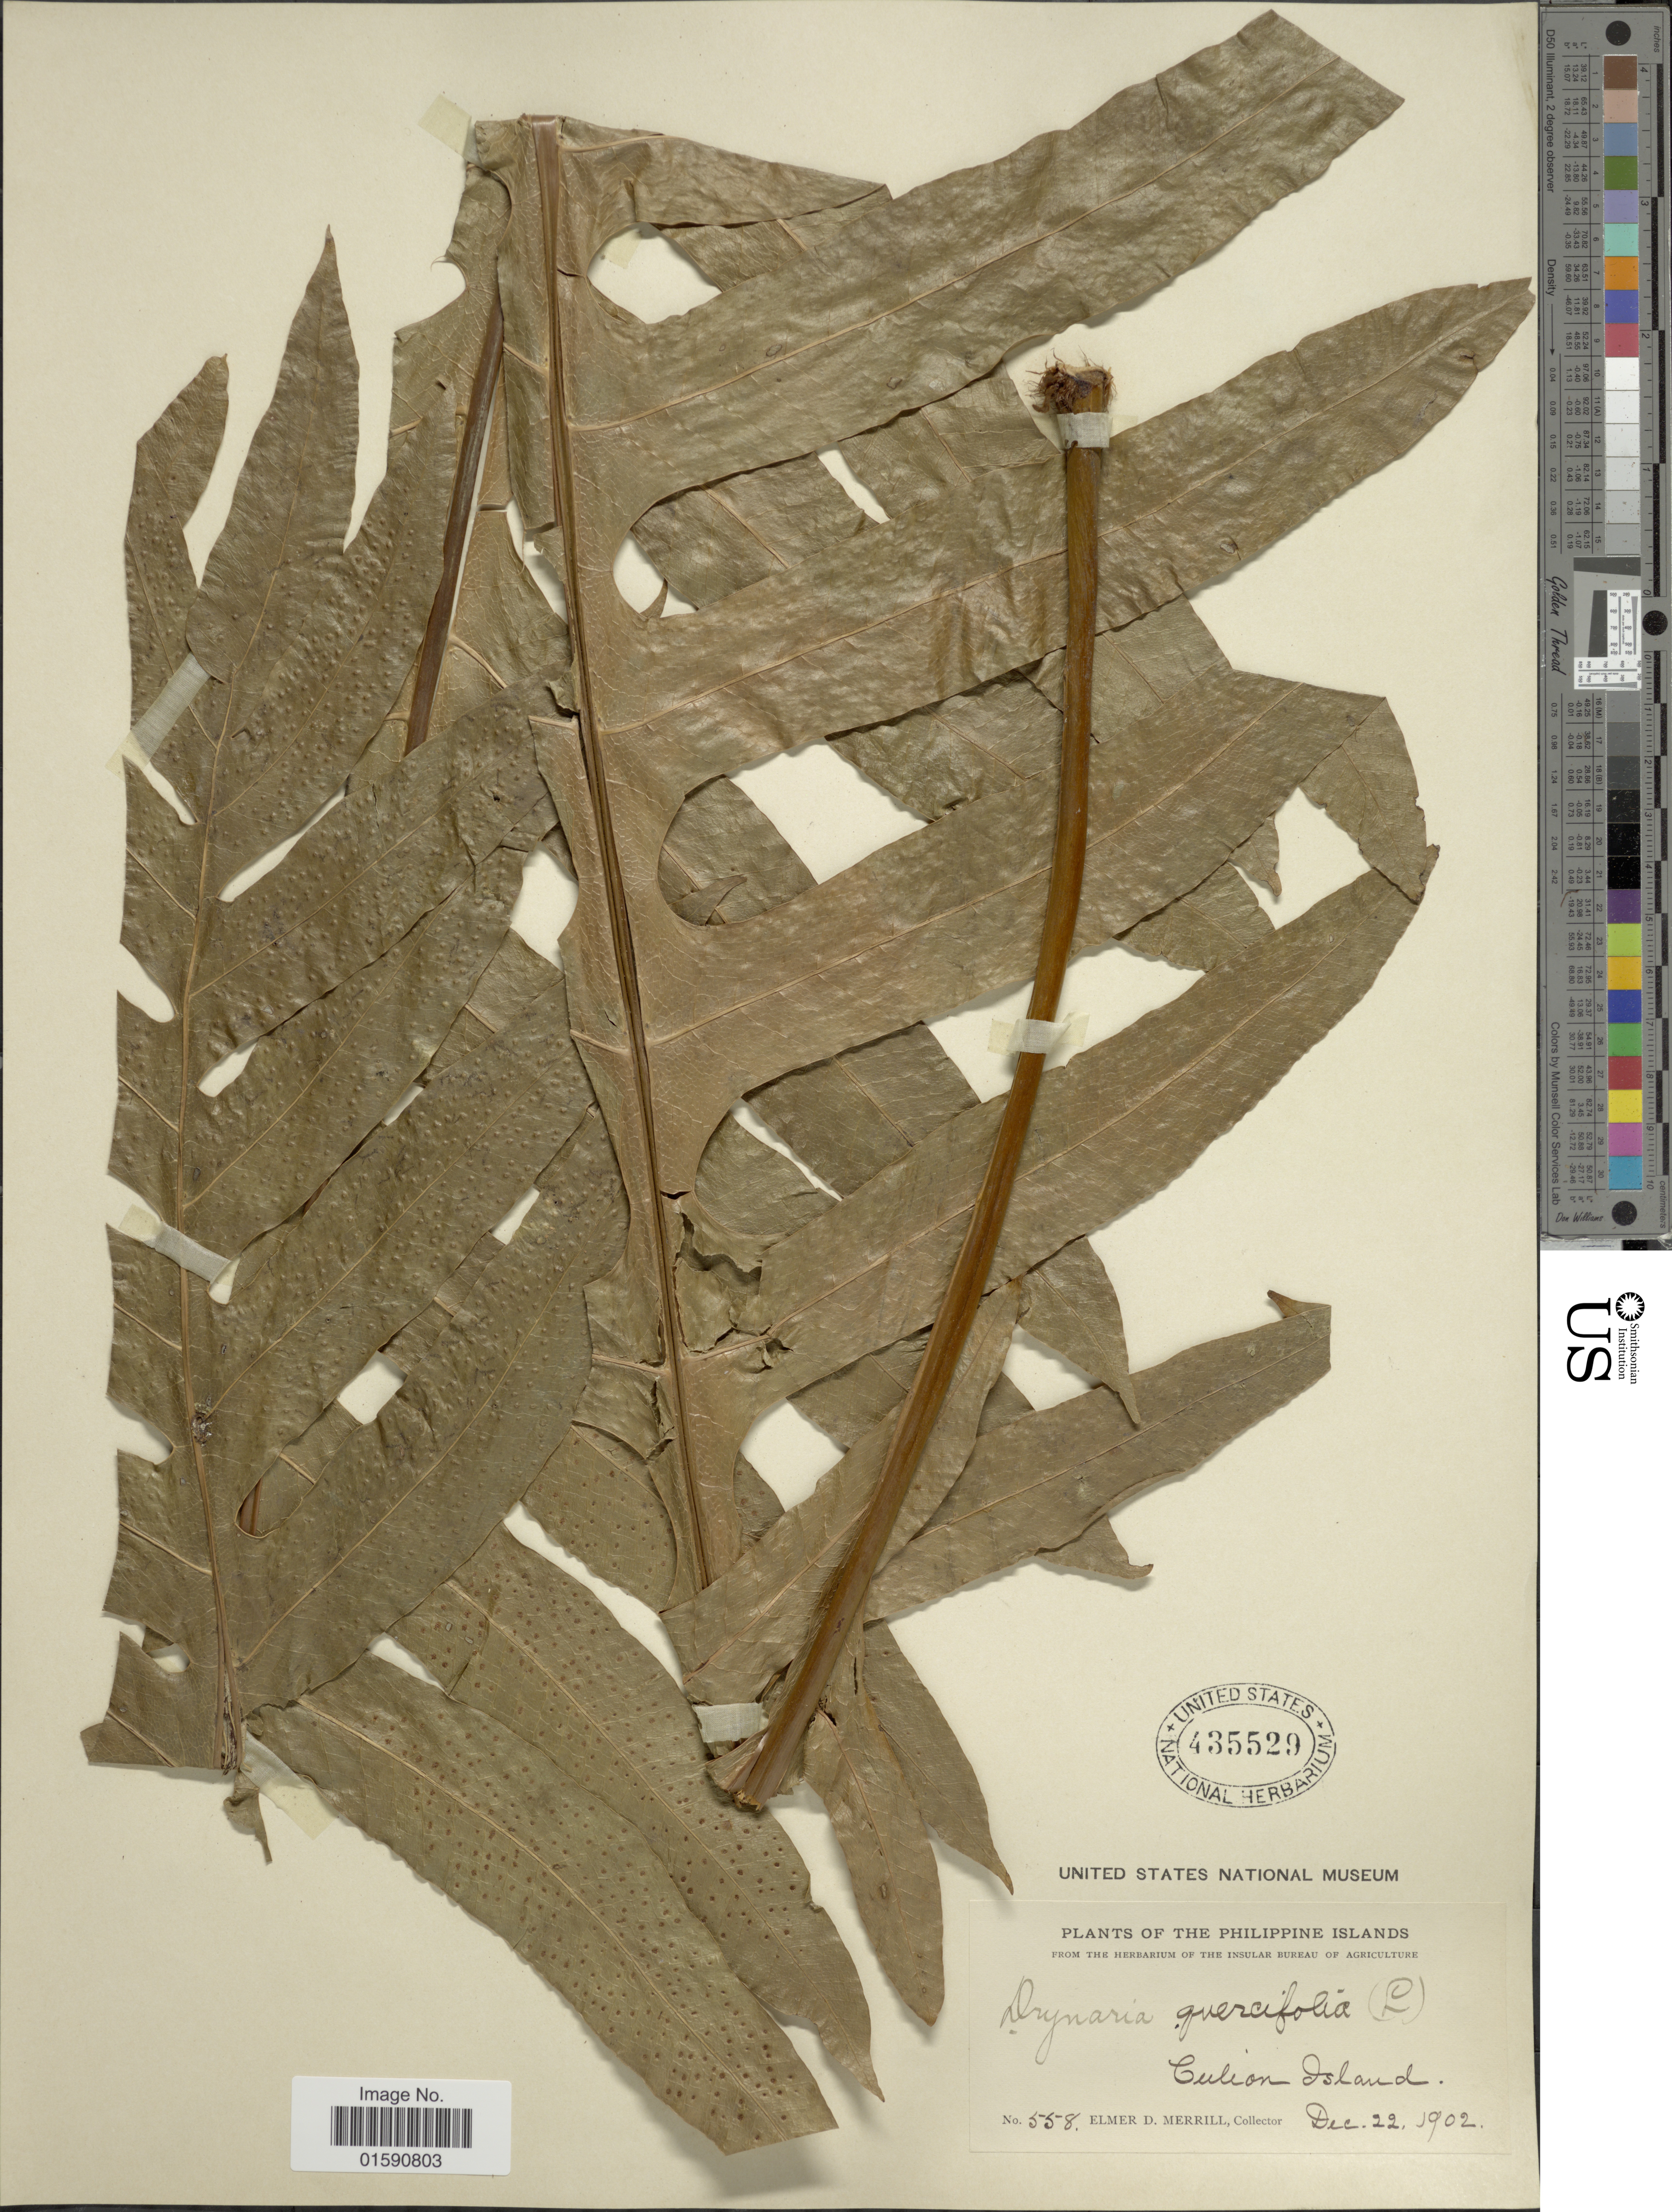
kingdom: Plantae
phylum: Tracheophyta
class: Polypodiopsida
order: Polypodiales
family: Polypodiaceae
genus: Drynaria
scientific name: Drynaria quercifolia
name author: (L.) J. Sm.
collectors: E. D. Merrill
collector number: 558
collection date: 1902-12-22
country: Philippines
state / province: Mimaropa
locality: Culion Island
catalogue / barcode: US 435529